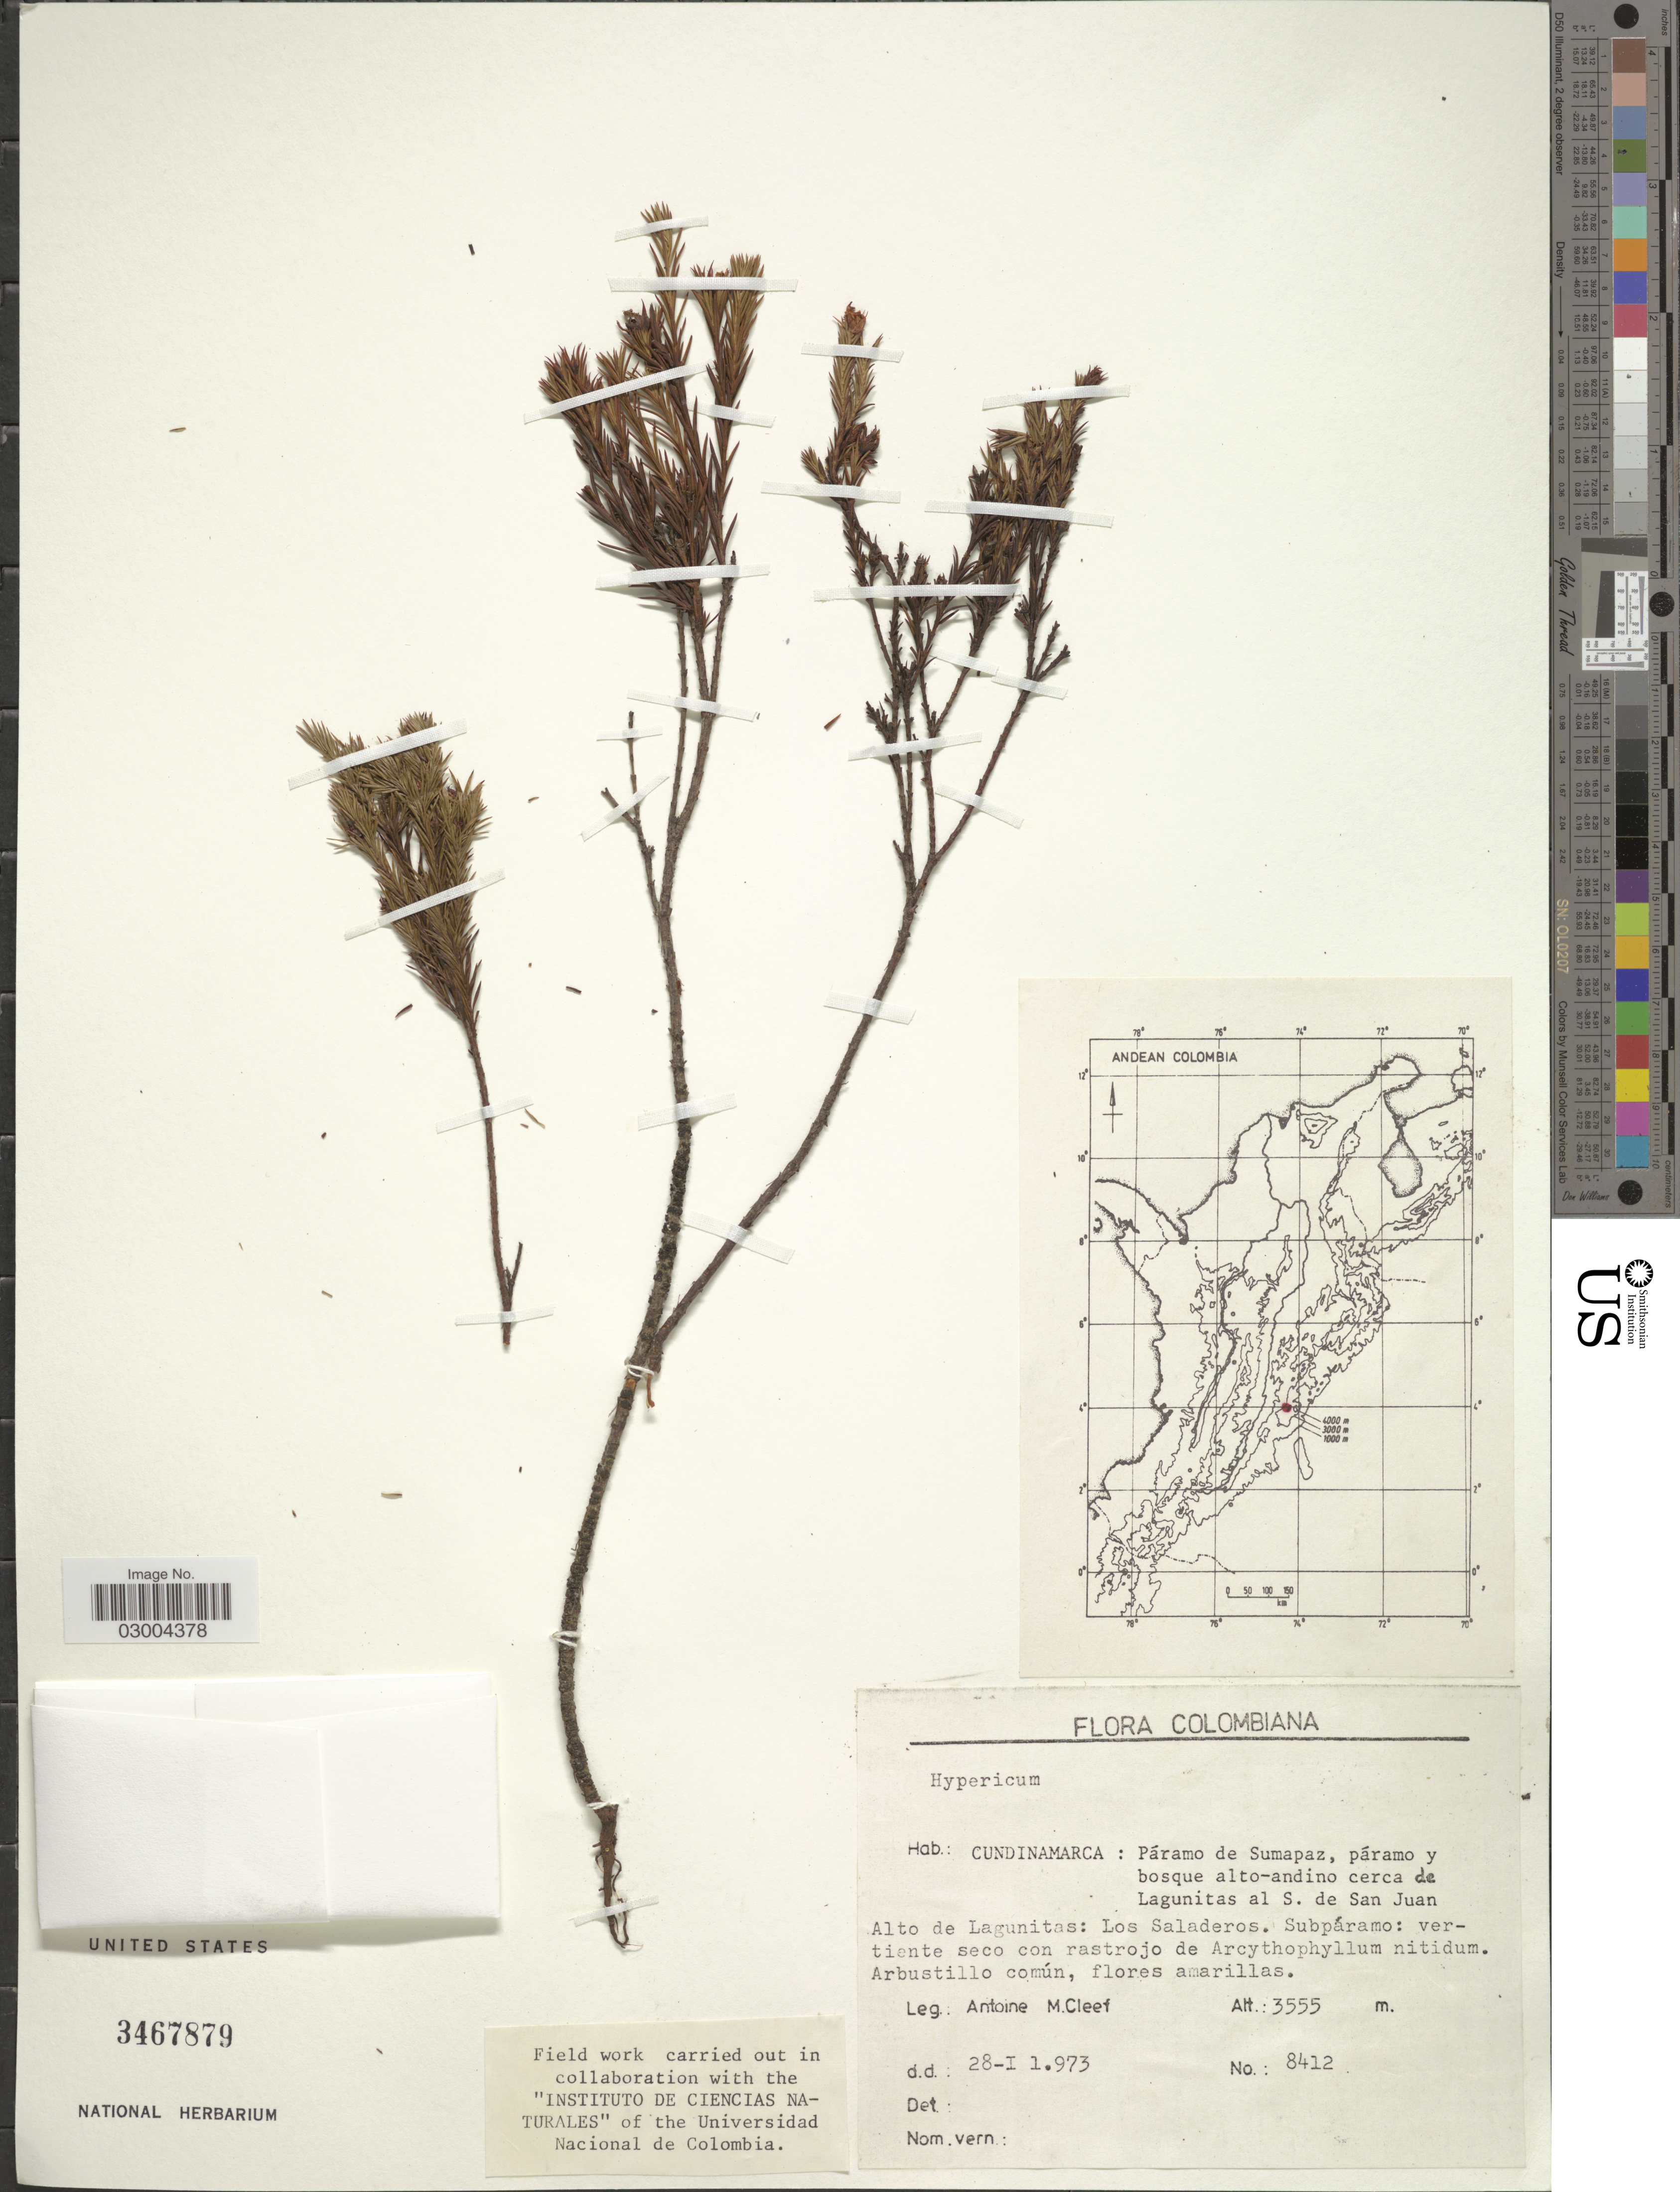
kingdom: Plantae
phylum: Tracheophyta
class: Magnoliopsida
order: Malpighiales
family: Hypericaceae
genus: Hypericum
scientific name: Hypericum sp.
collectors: A. M. Cleef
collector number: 8412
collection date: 1973-01-28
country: Colombia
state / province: Cundinamarca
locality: Páramo de Sumapaz, páramo y bosque alto-andino cerca de Lagunitas al S. de San Juan. Alto de Lagunitas: Los Saladeros.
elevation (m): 3555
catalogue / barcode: US 3467879